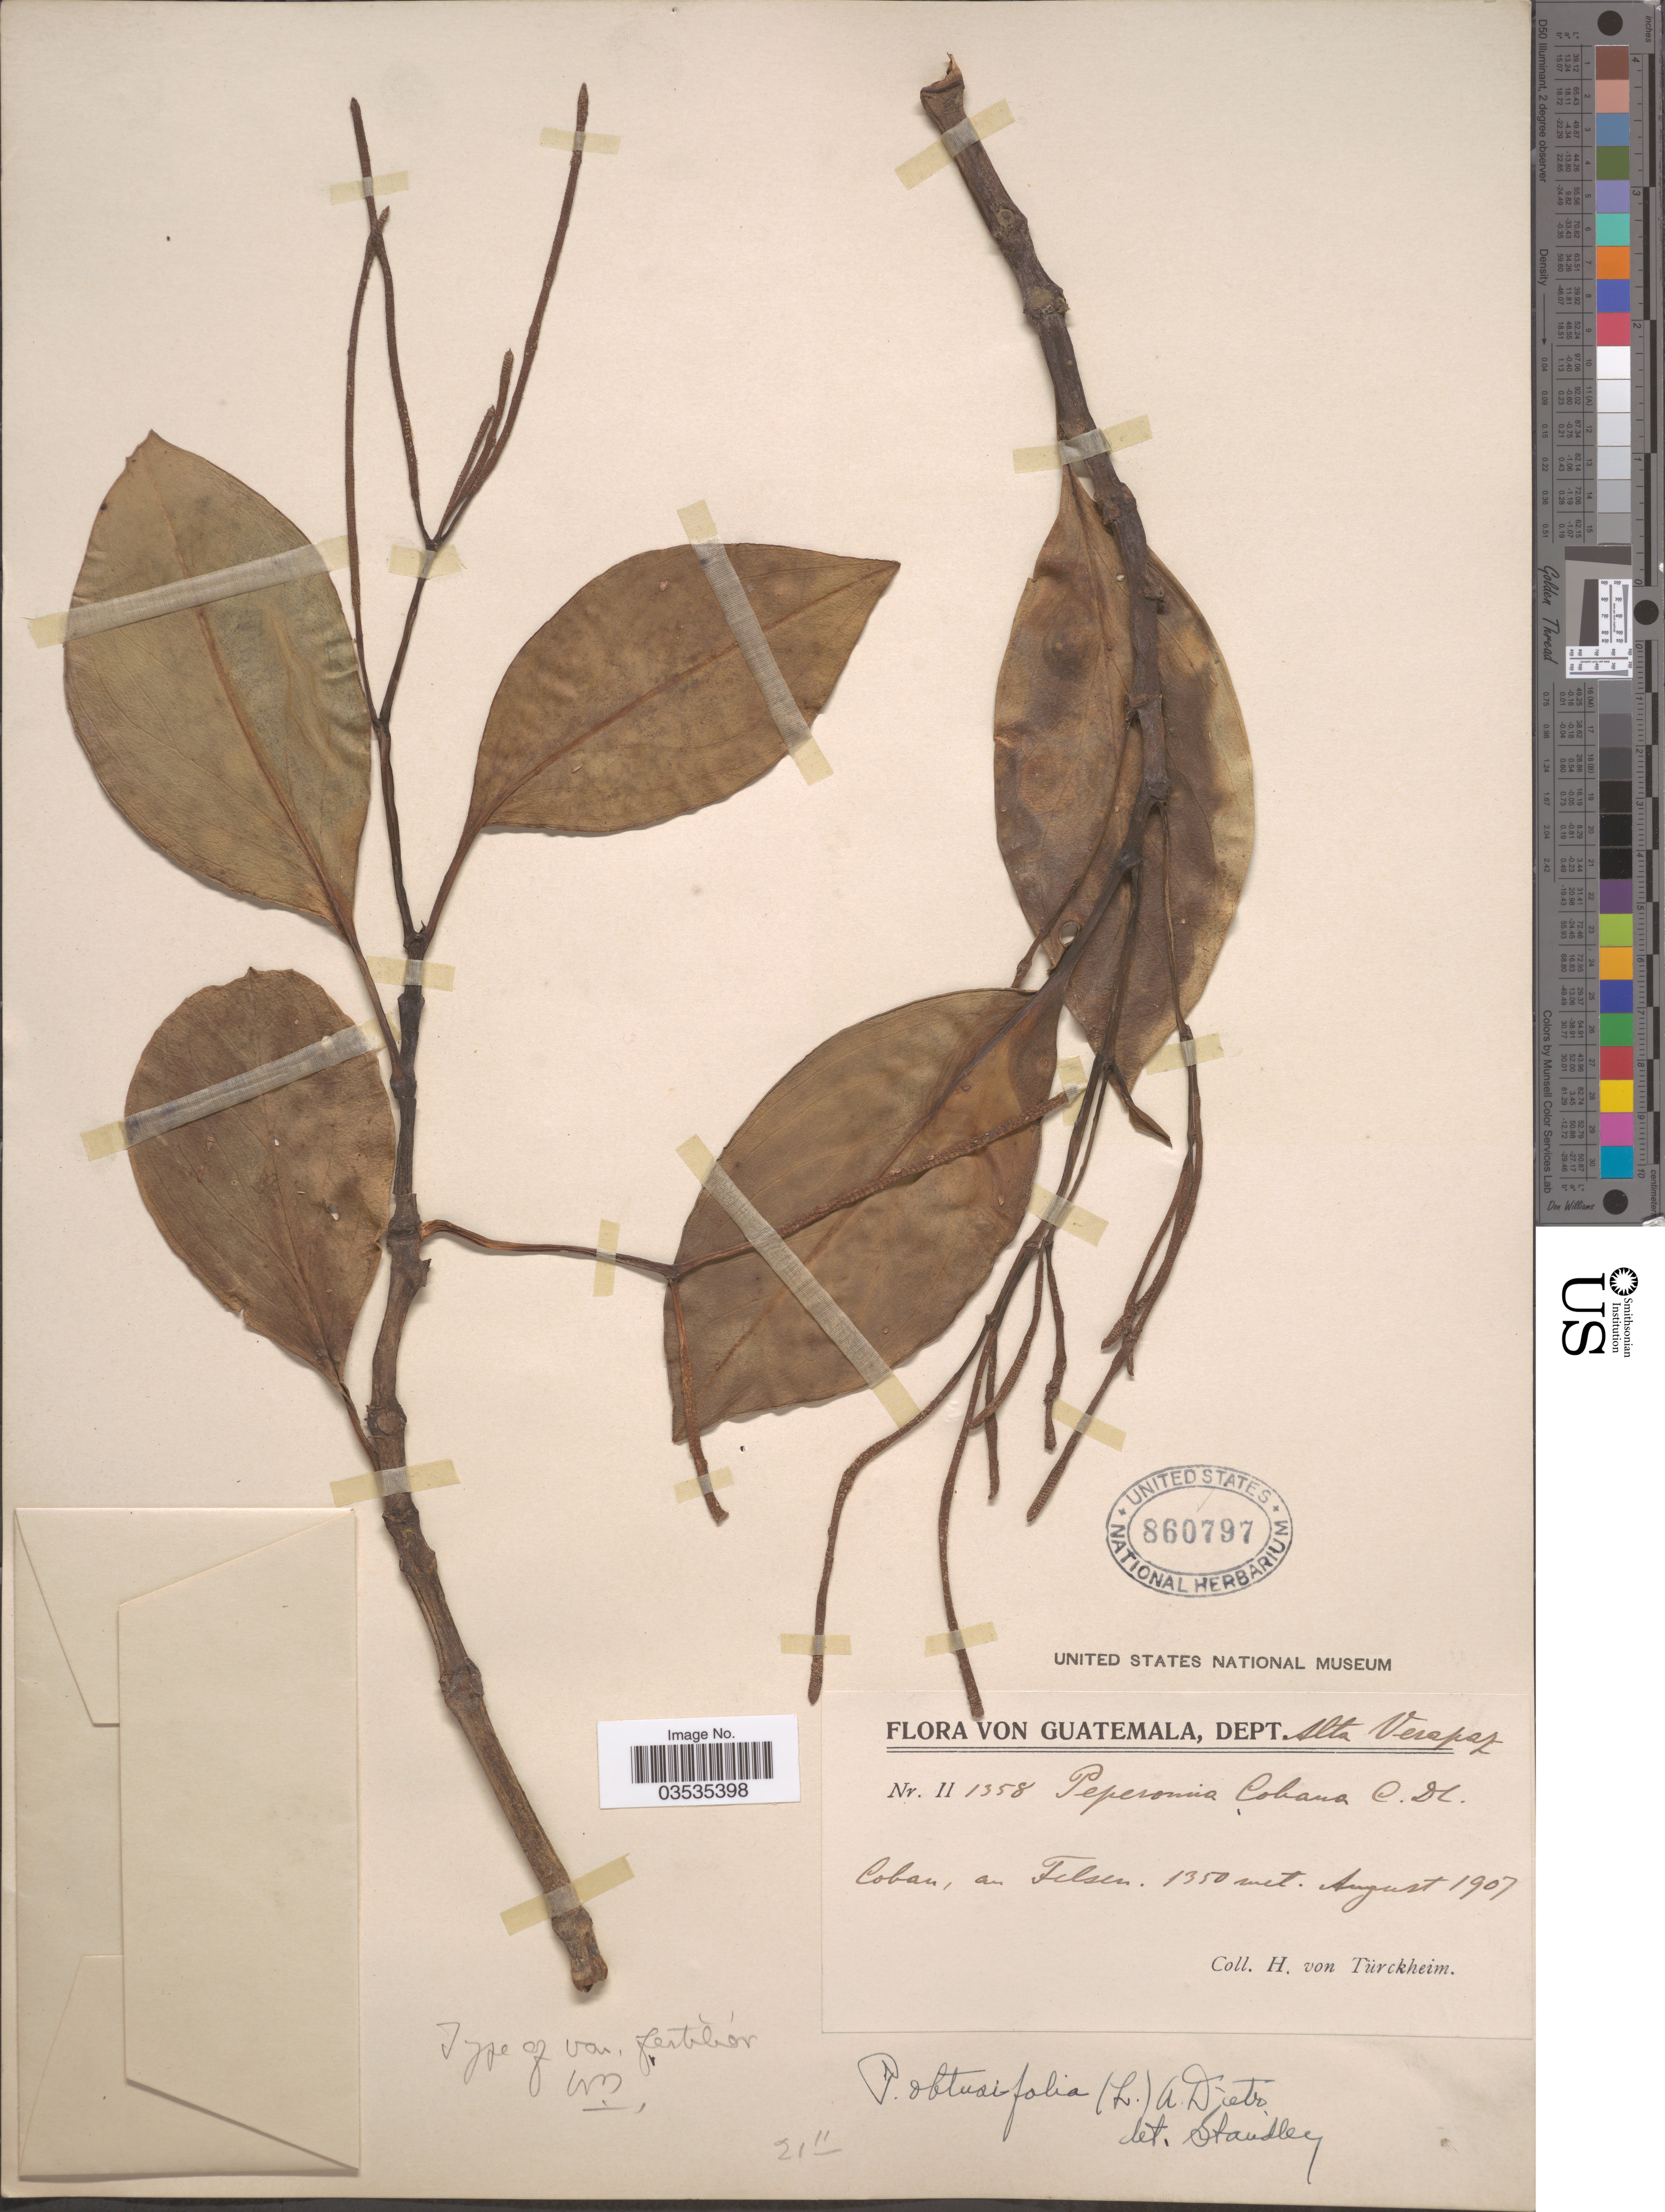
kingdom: Plantae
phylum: Tracheophyta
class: Magnoliopsida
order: Piperales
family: Piperaceae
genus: Peperomia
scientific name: Peperomia obtusifolia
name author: (L.) A. Dietr.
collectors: H. von Türckheim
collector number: II 1358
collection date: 1907-08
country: Guatemala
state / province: Alta Verapaz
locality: Dept. Alta Verapaz. Coban, au Felsen.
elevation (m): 1350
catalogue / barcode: US 860797